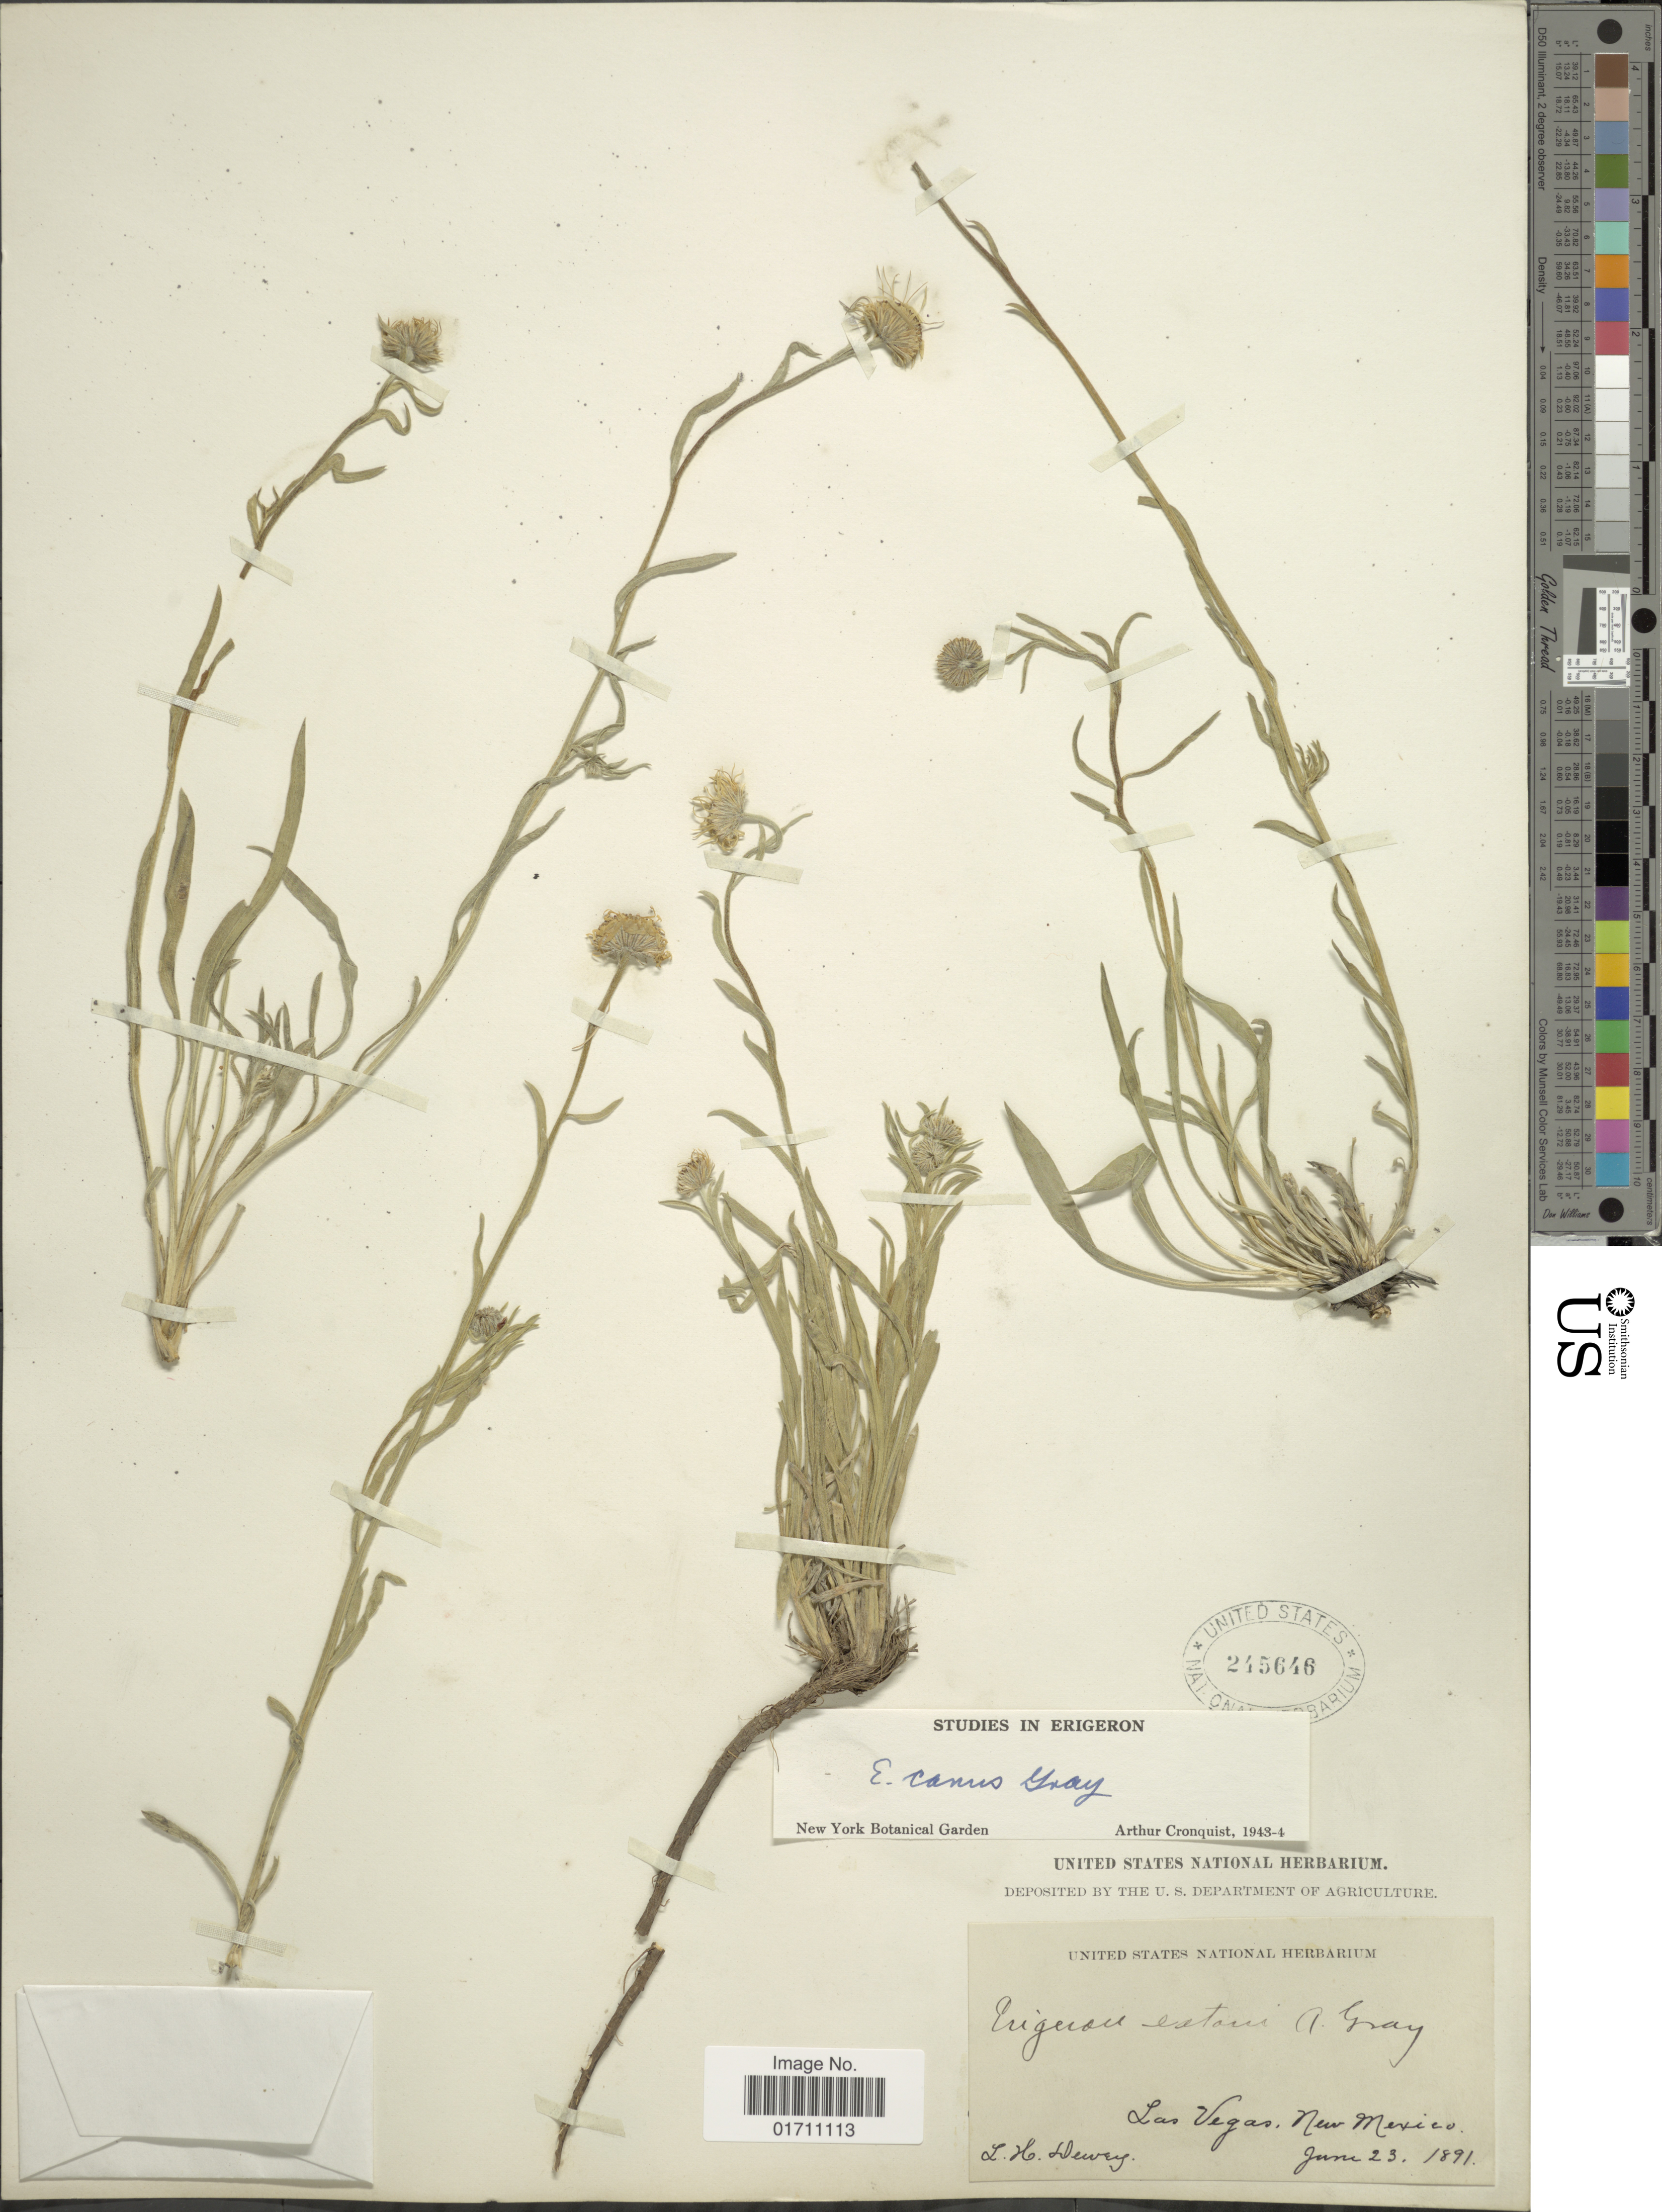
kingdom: Plantae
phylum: Tracheophyta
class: Magnoliopsida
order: Asterales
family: Asteraceae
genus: Erigeron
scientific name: Erigeron canus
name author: A. Gray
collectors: L. H. Dewey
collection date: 1891-06-23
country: United States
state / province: New Mexico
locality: Las Vegas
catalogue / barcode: US 245646